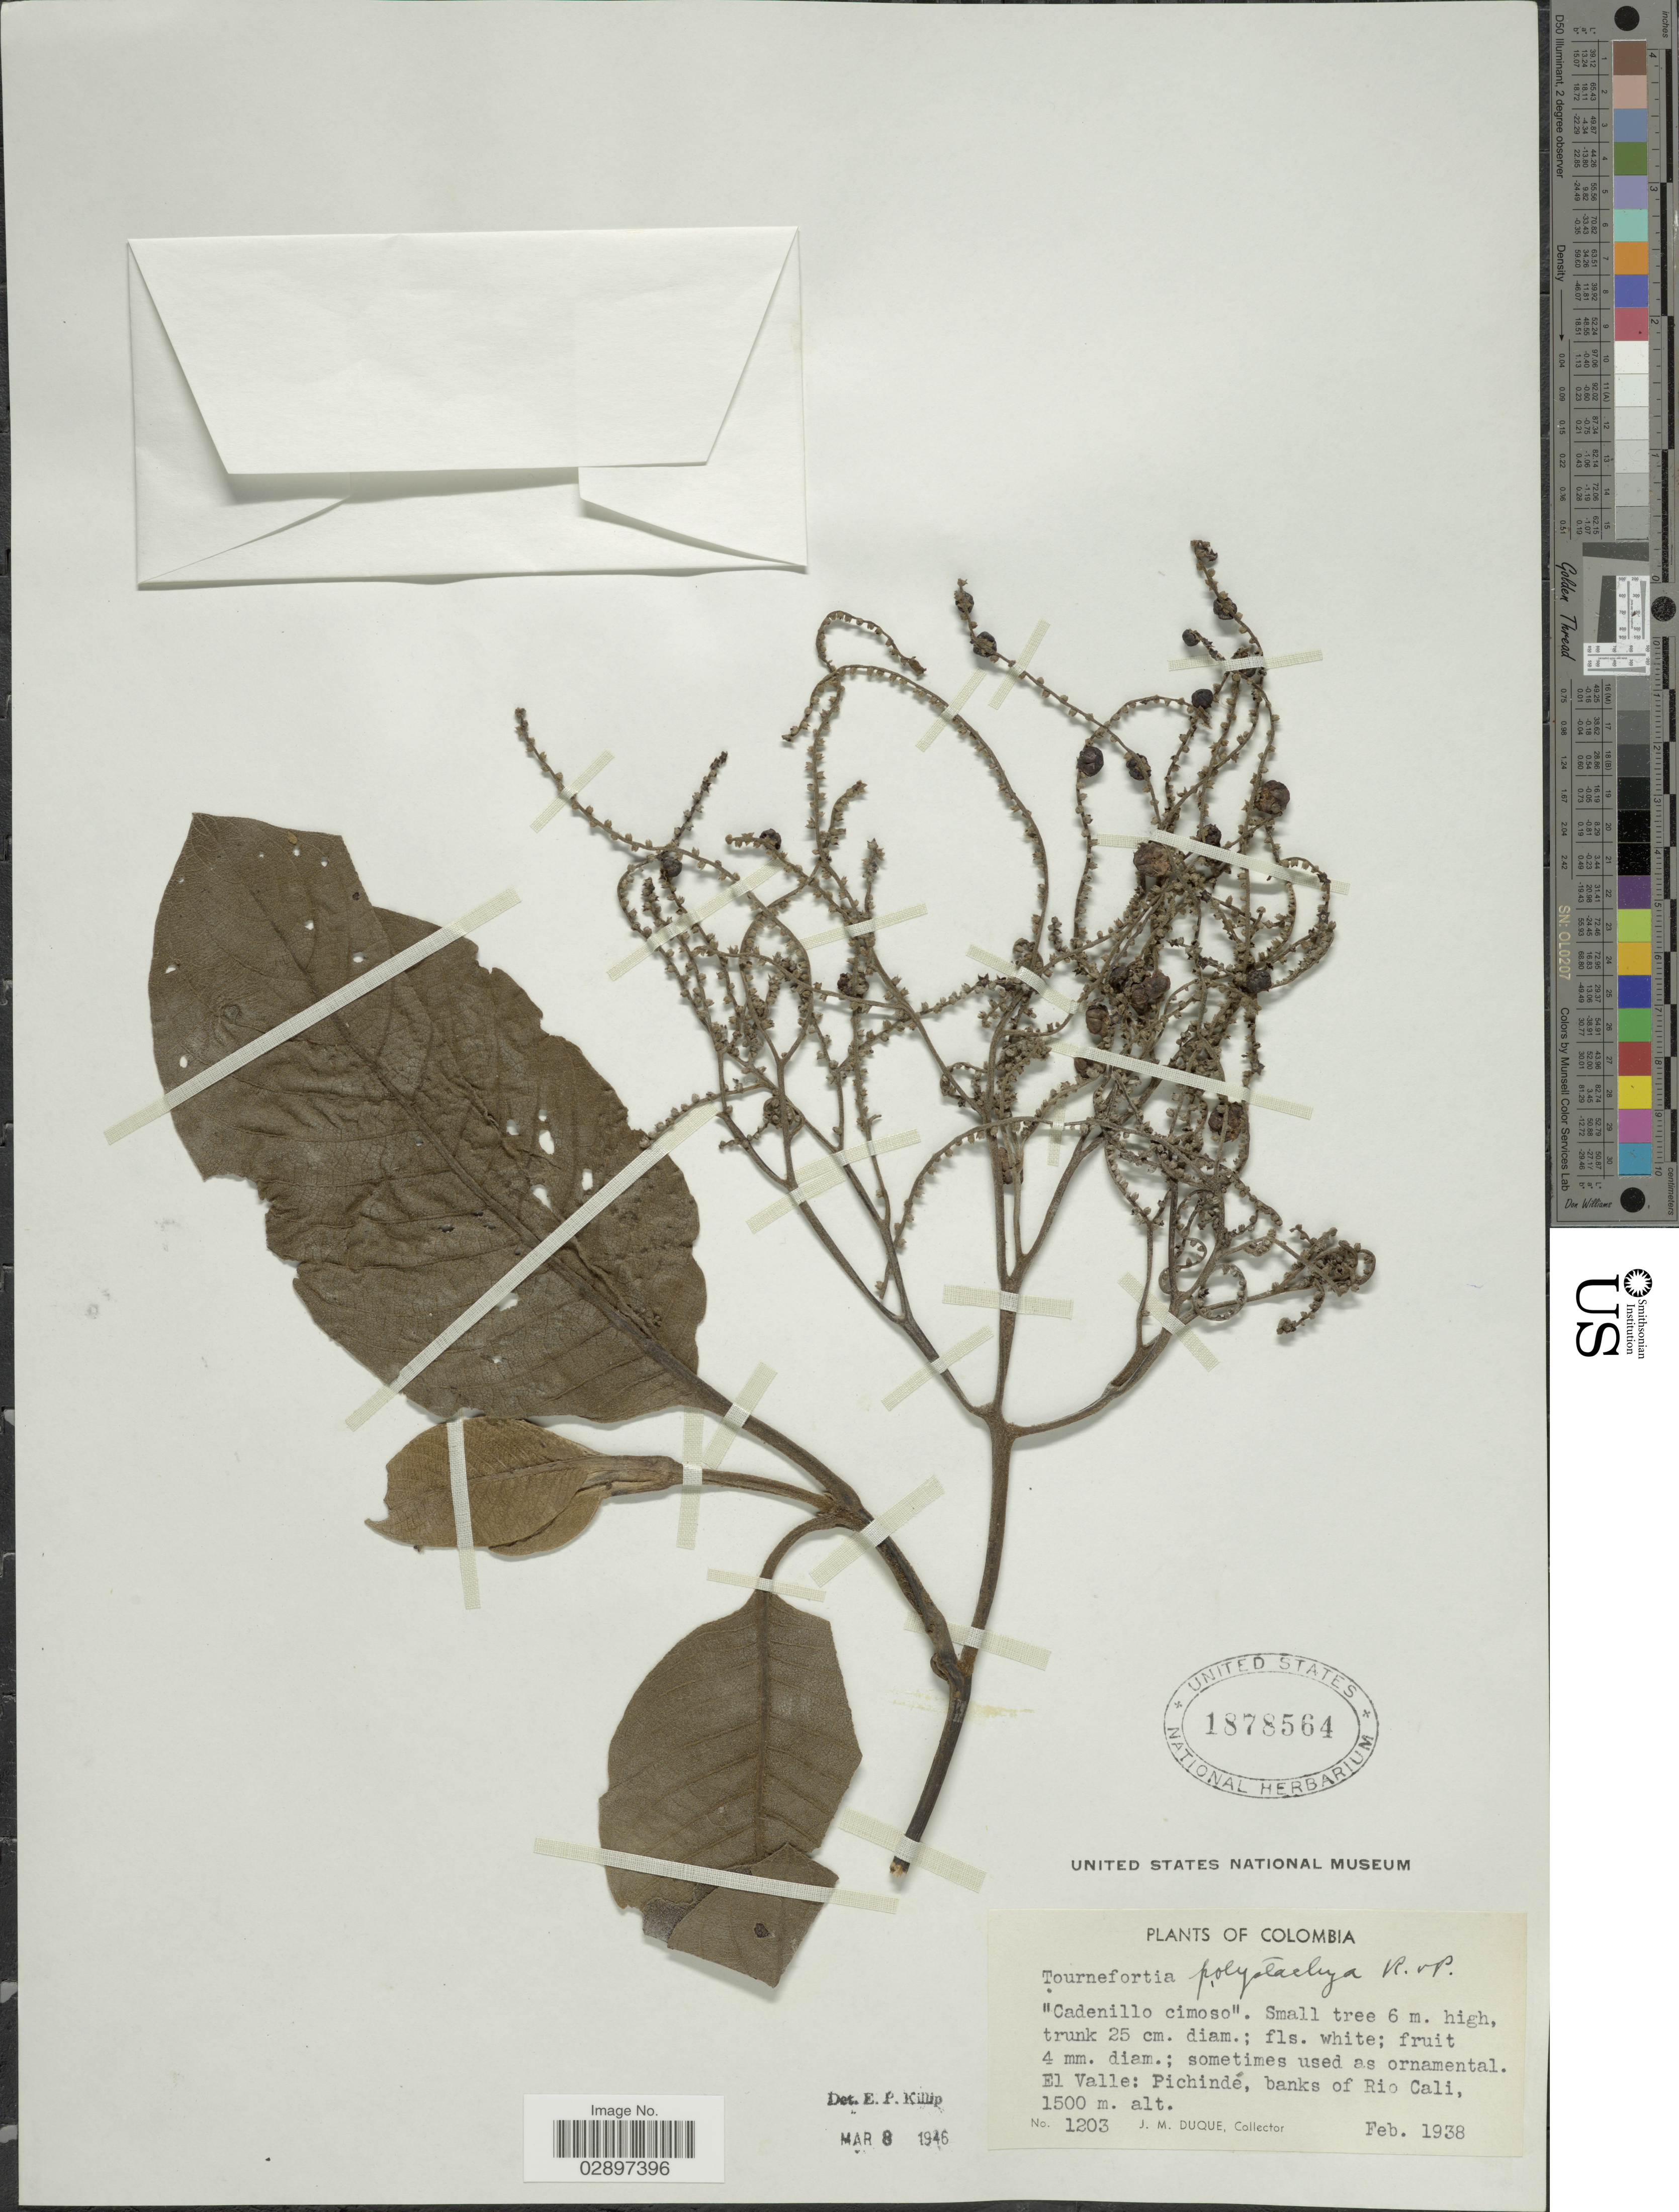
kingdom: Plantae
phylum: Tracheophyta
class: Magnoliopsida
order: Boraginales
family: Heliotropiaceae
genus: Tournefortia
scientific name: Tournefortia polystachya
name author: Ruiz & Pav.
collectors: J. Duque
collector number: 1203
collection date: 1938-02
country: Colombia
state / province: Valle del Cauca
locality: El Valle: Pichindé, banks of Rio Cali.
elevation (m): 1500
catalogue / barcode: US 1878564